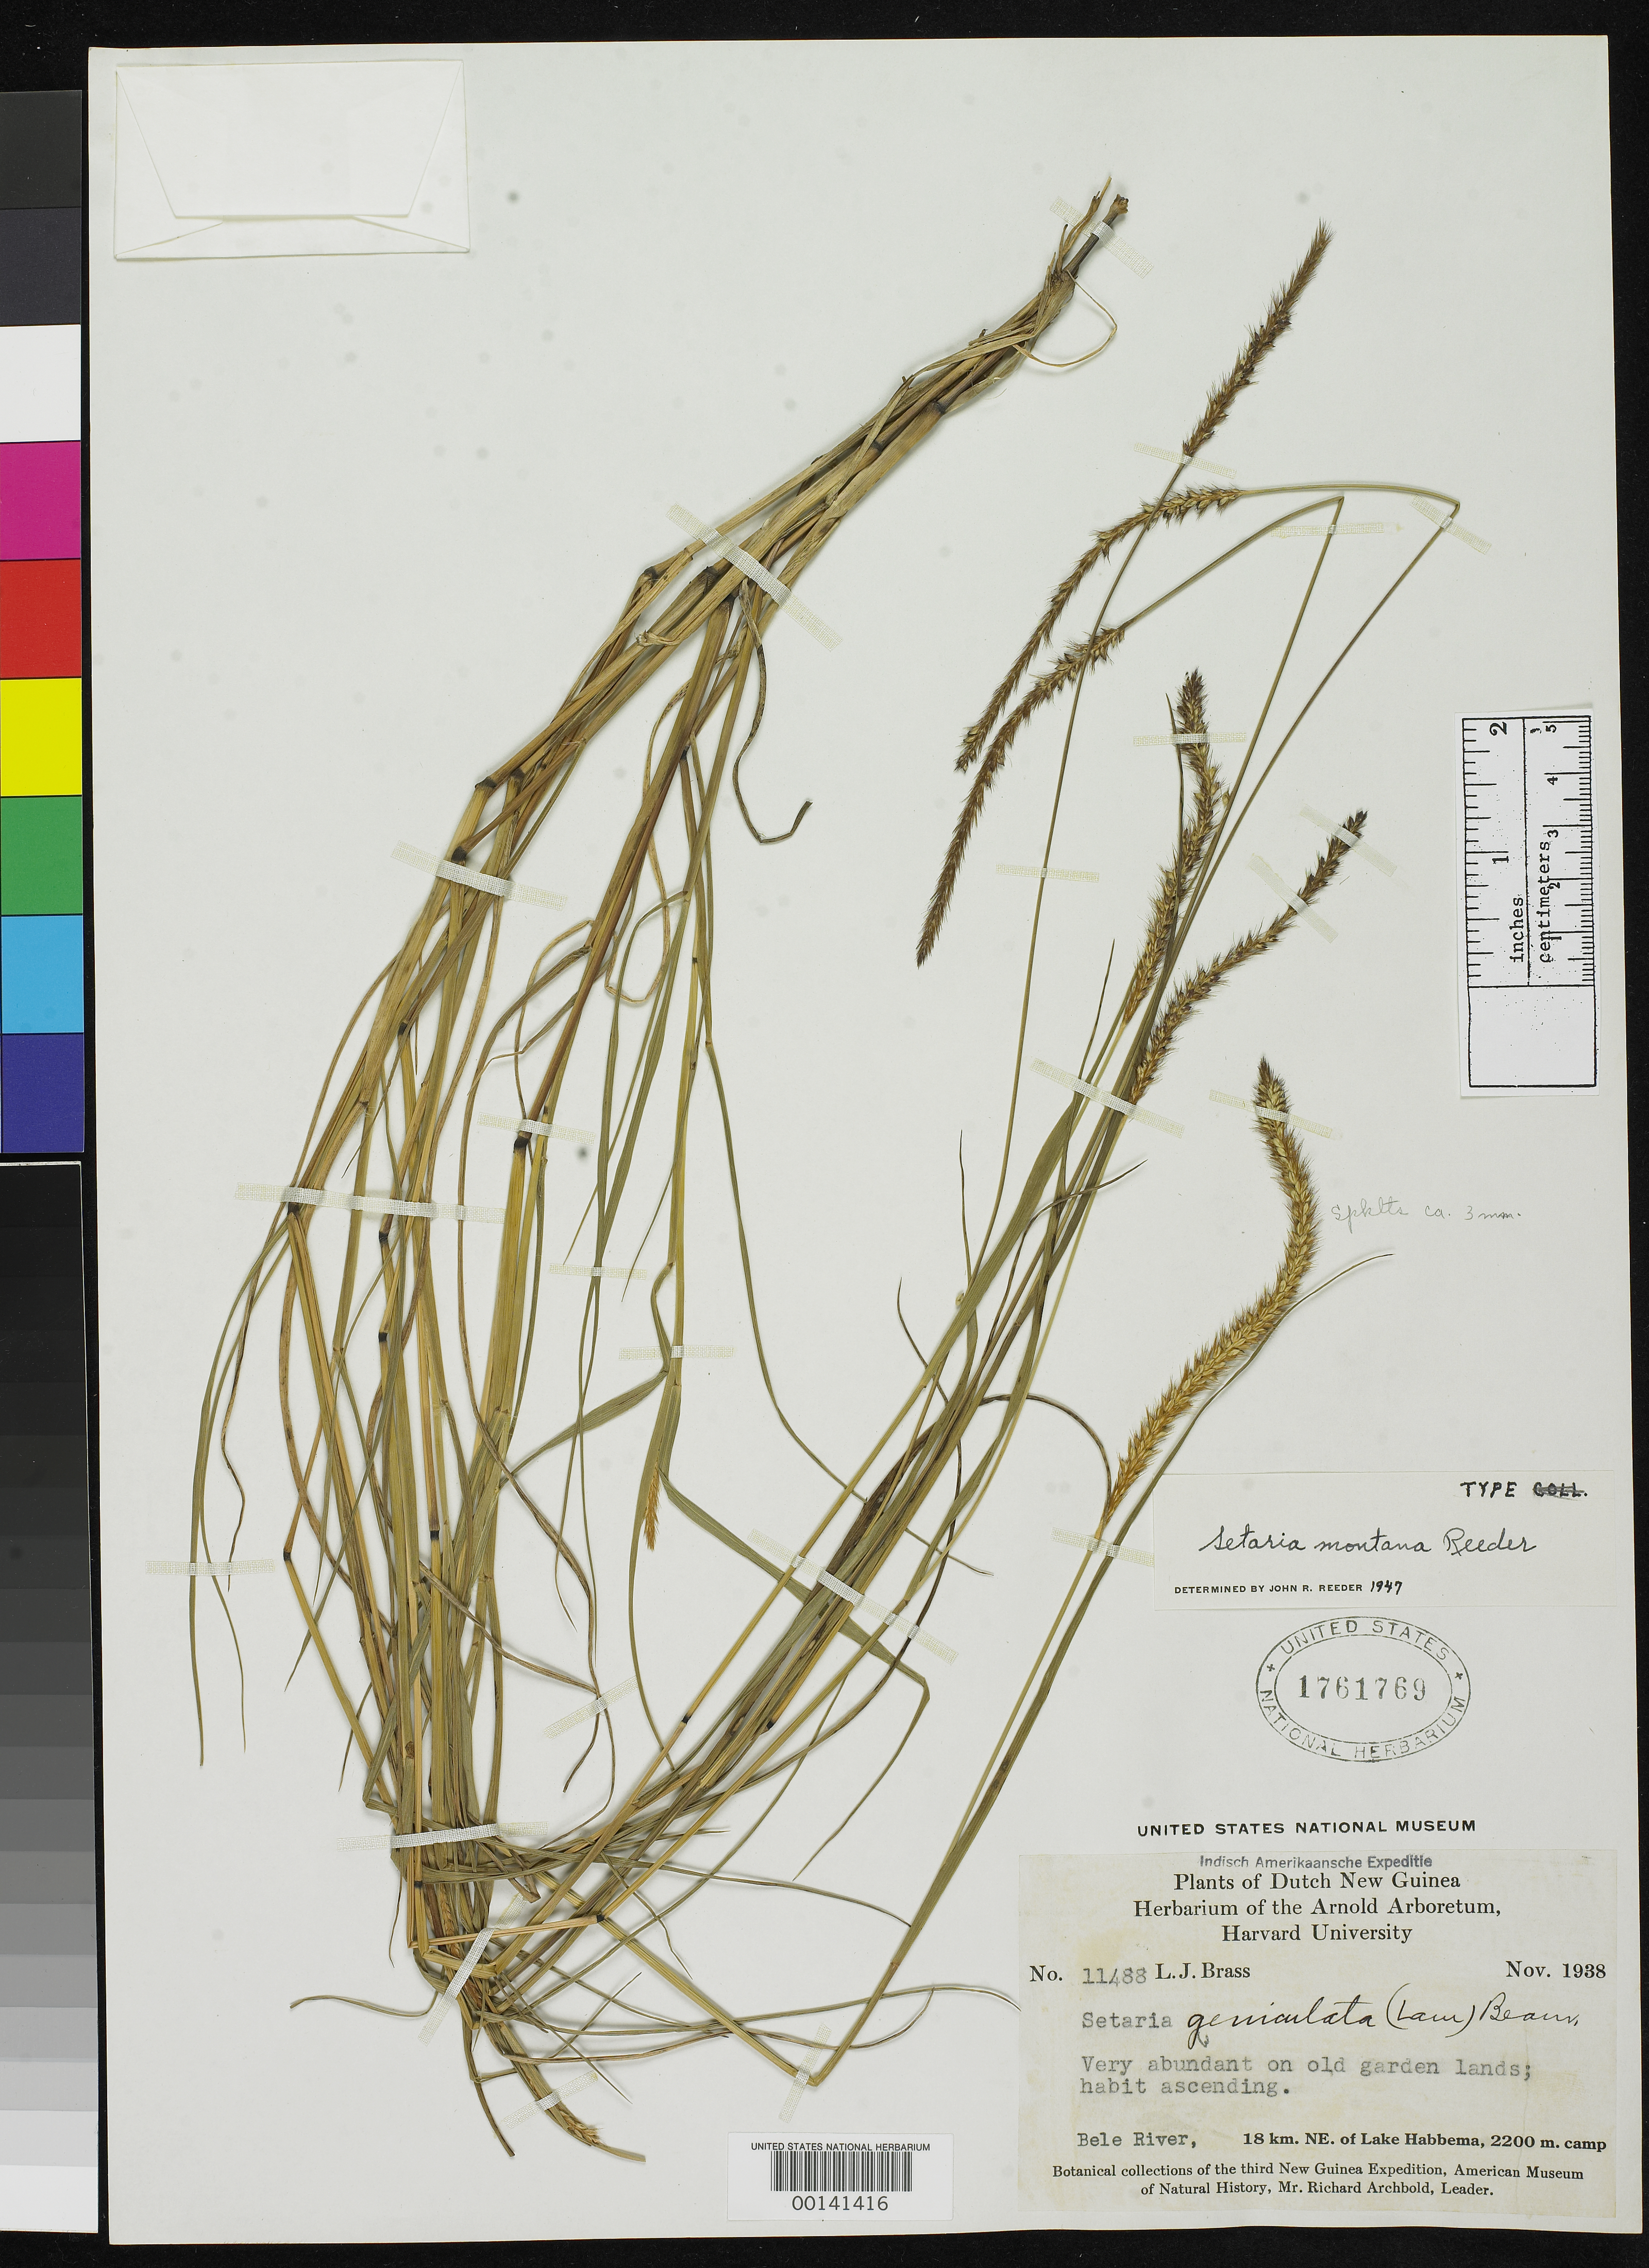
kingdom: Plantae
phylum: Tracheophyta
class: Liliopsida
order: Poales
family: Poaceae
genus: Setaria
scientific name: Setaria montana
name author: Reeder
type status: Isotype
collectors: L. J. Brass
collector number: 11488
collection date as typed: Nov 1938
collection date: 1938-11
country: Indonesia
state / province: Papua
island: New Guinea Island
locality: NE of Lake Habbema, Bele River. Irian Jaya.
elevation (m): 2200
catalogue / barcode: US 1761769